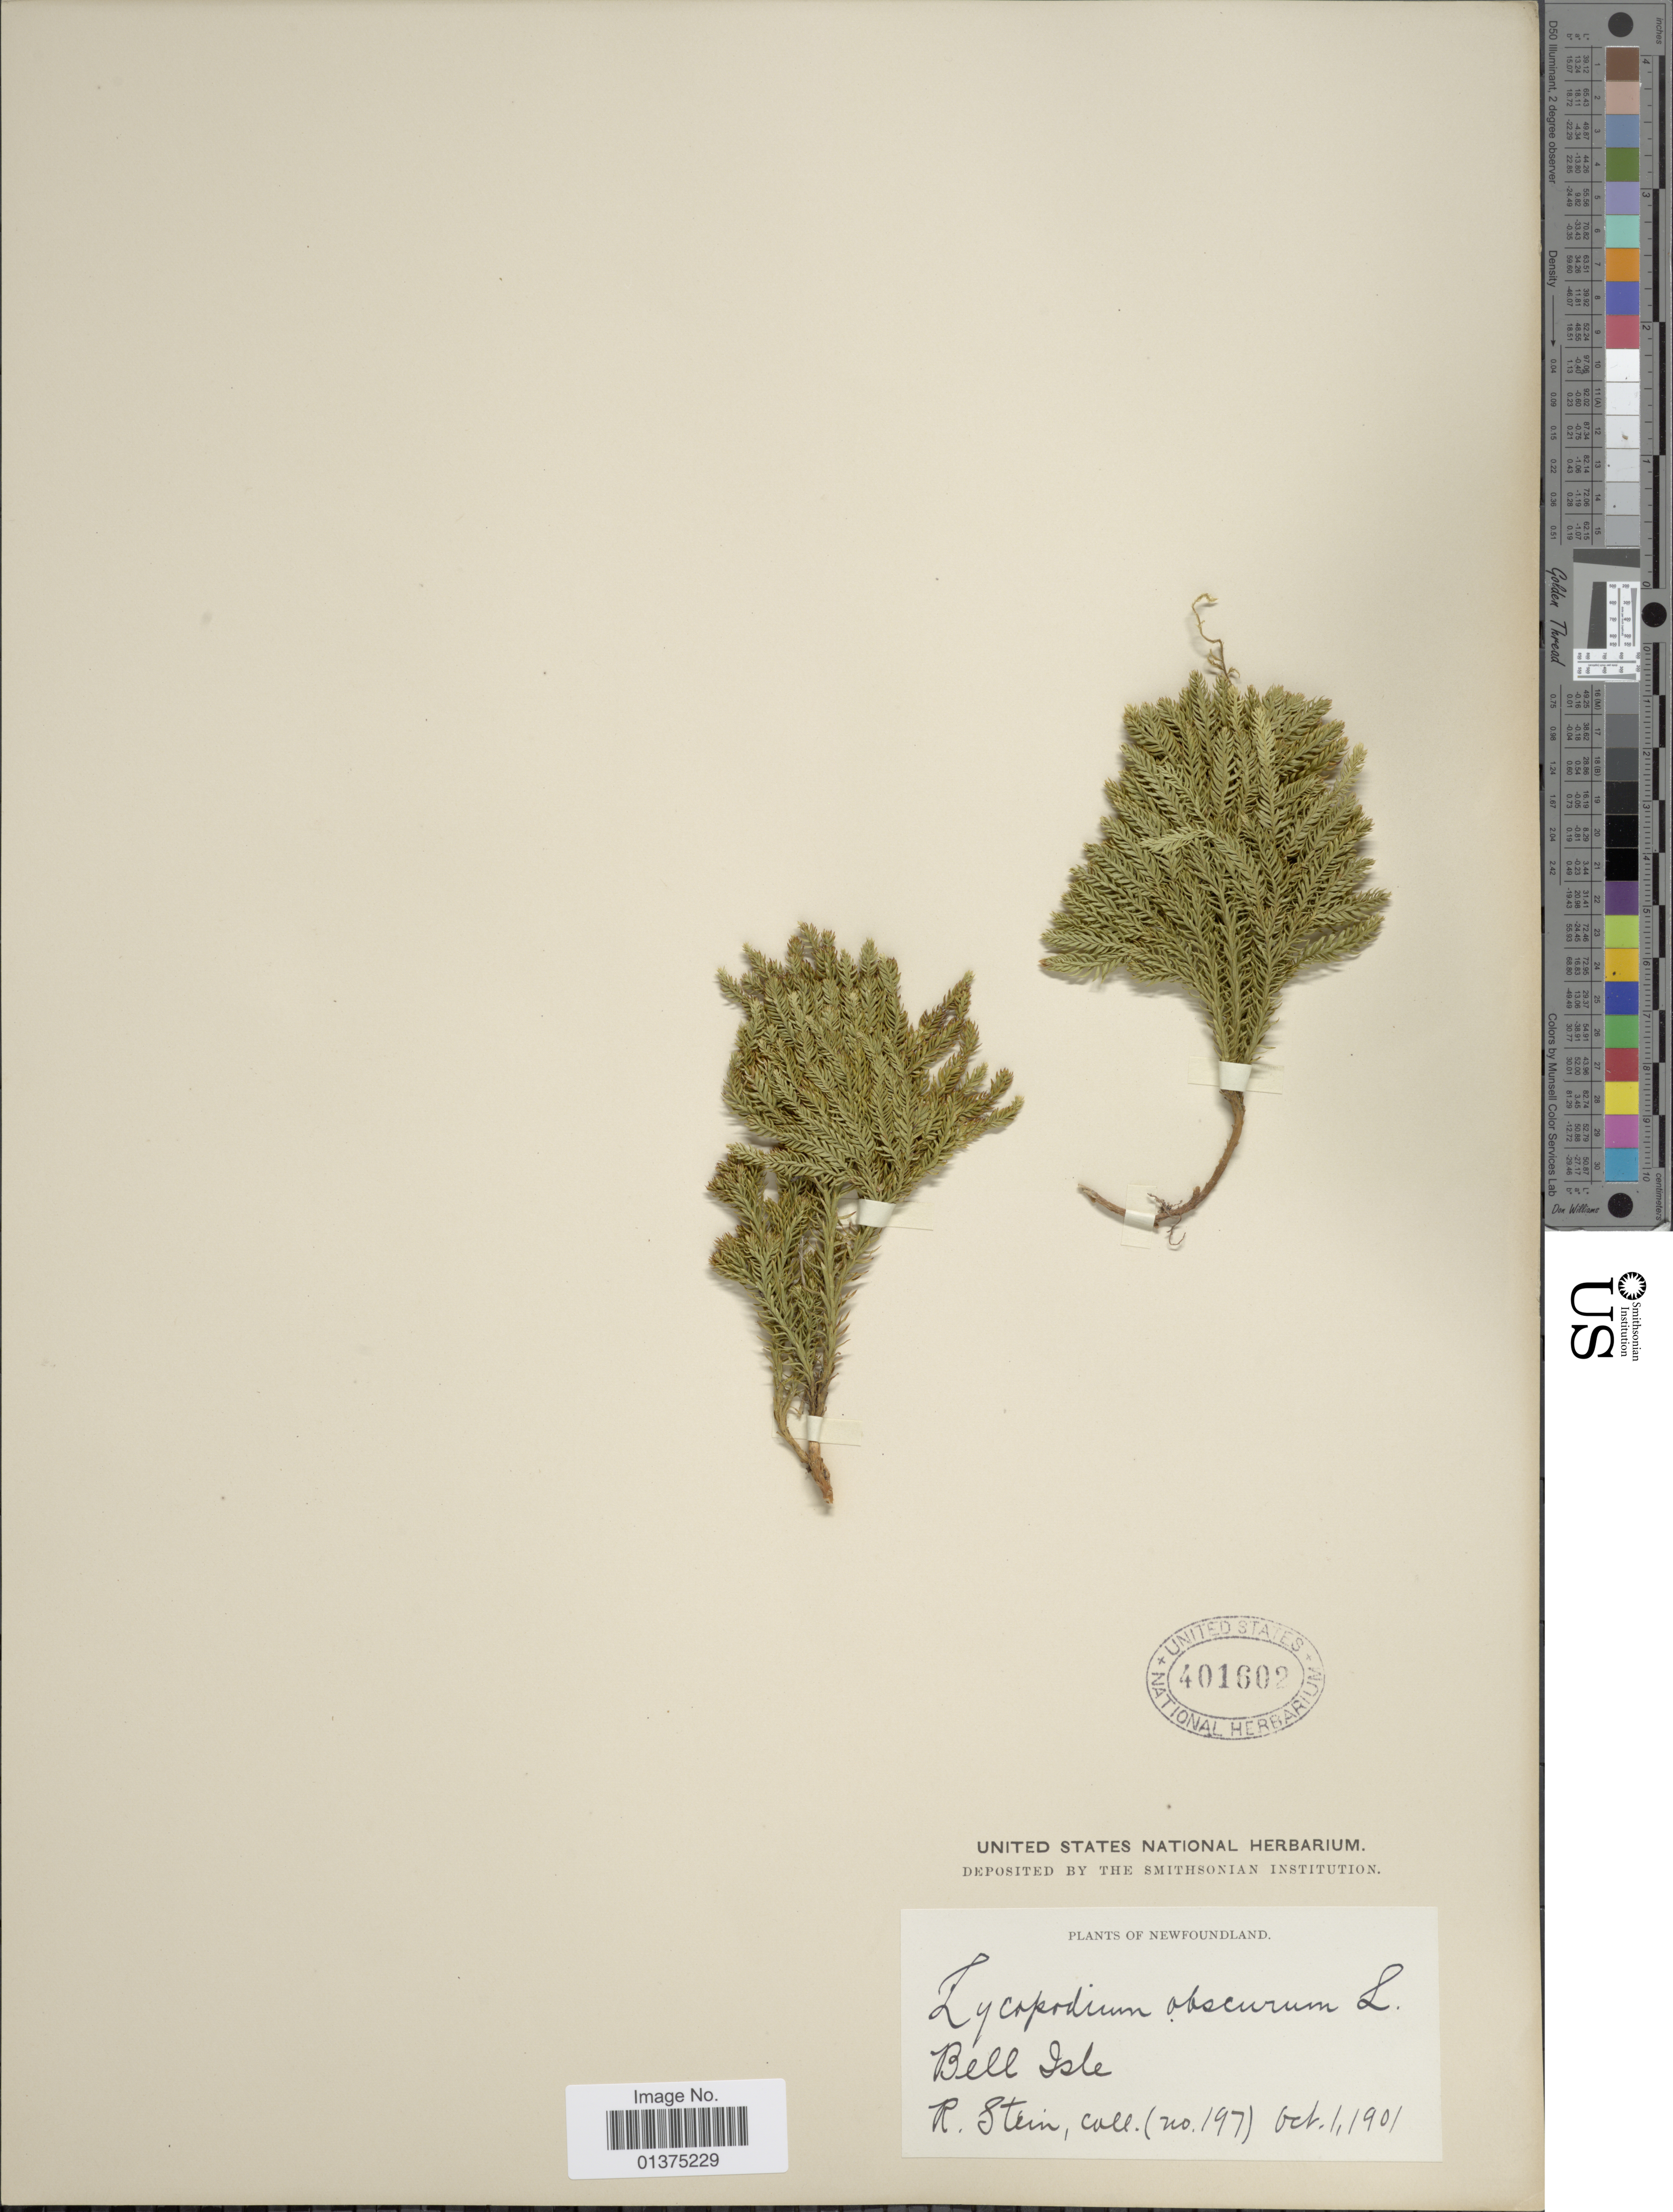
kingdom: Plantae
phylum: Tracheophyta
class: Lycopodiopsida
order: Lycopodiales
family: Lycopodiaceae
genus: Dendrolycopodium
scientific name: Dendrolycopodium dendroideum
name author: (Michx.) A. Haines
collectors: R. Stein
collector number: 197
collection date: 1901-10-01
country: Canada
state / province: Newfoundland and Labrador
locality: Bell Isle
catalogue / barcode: US 401602